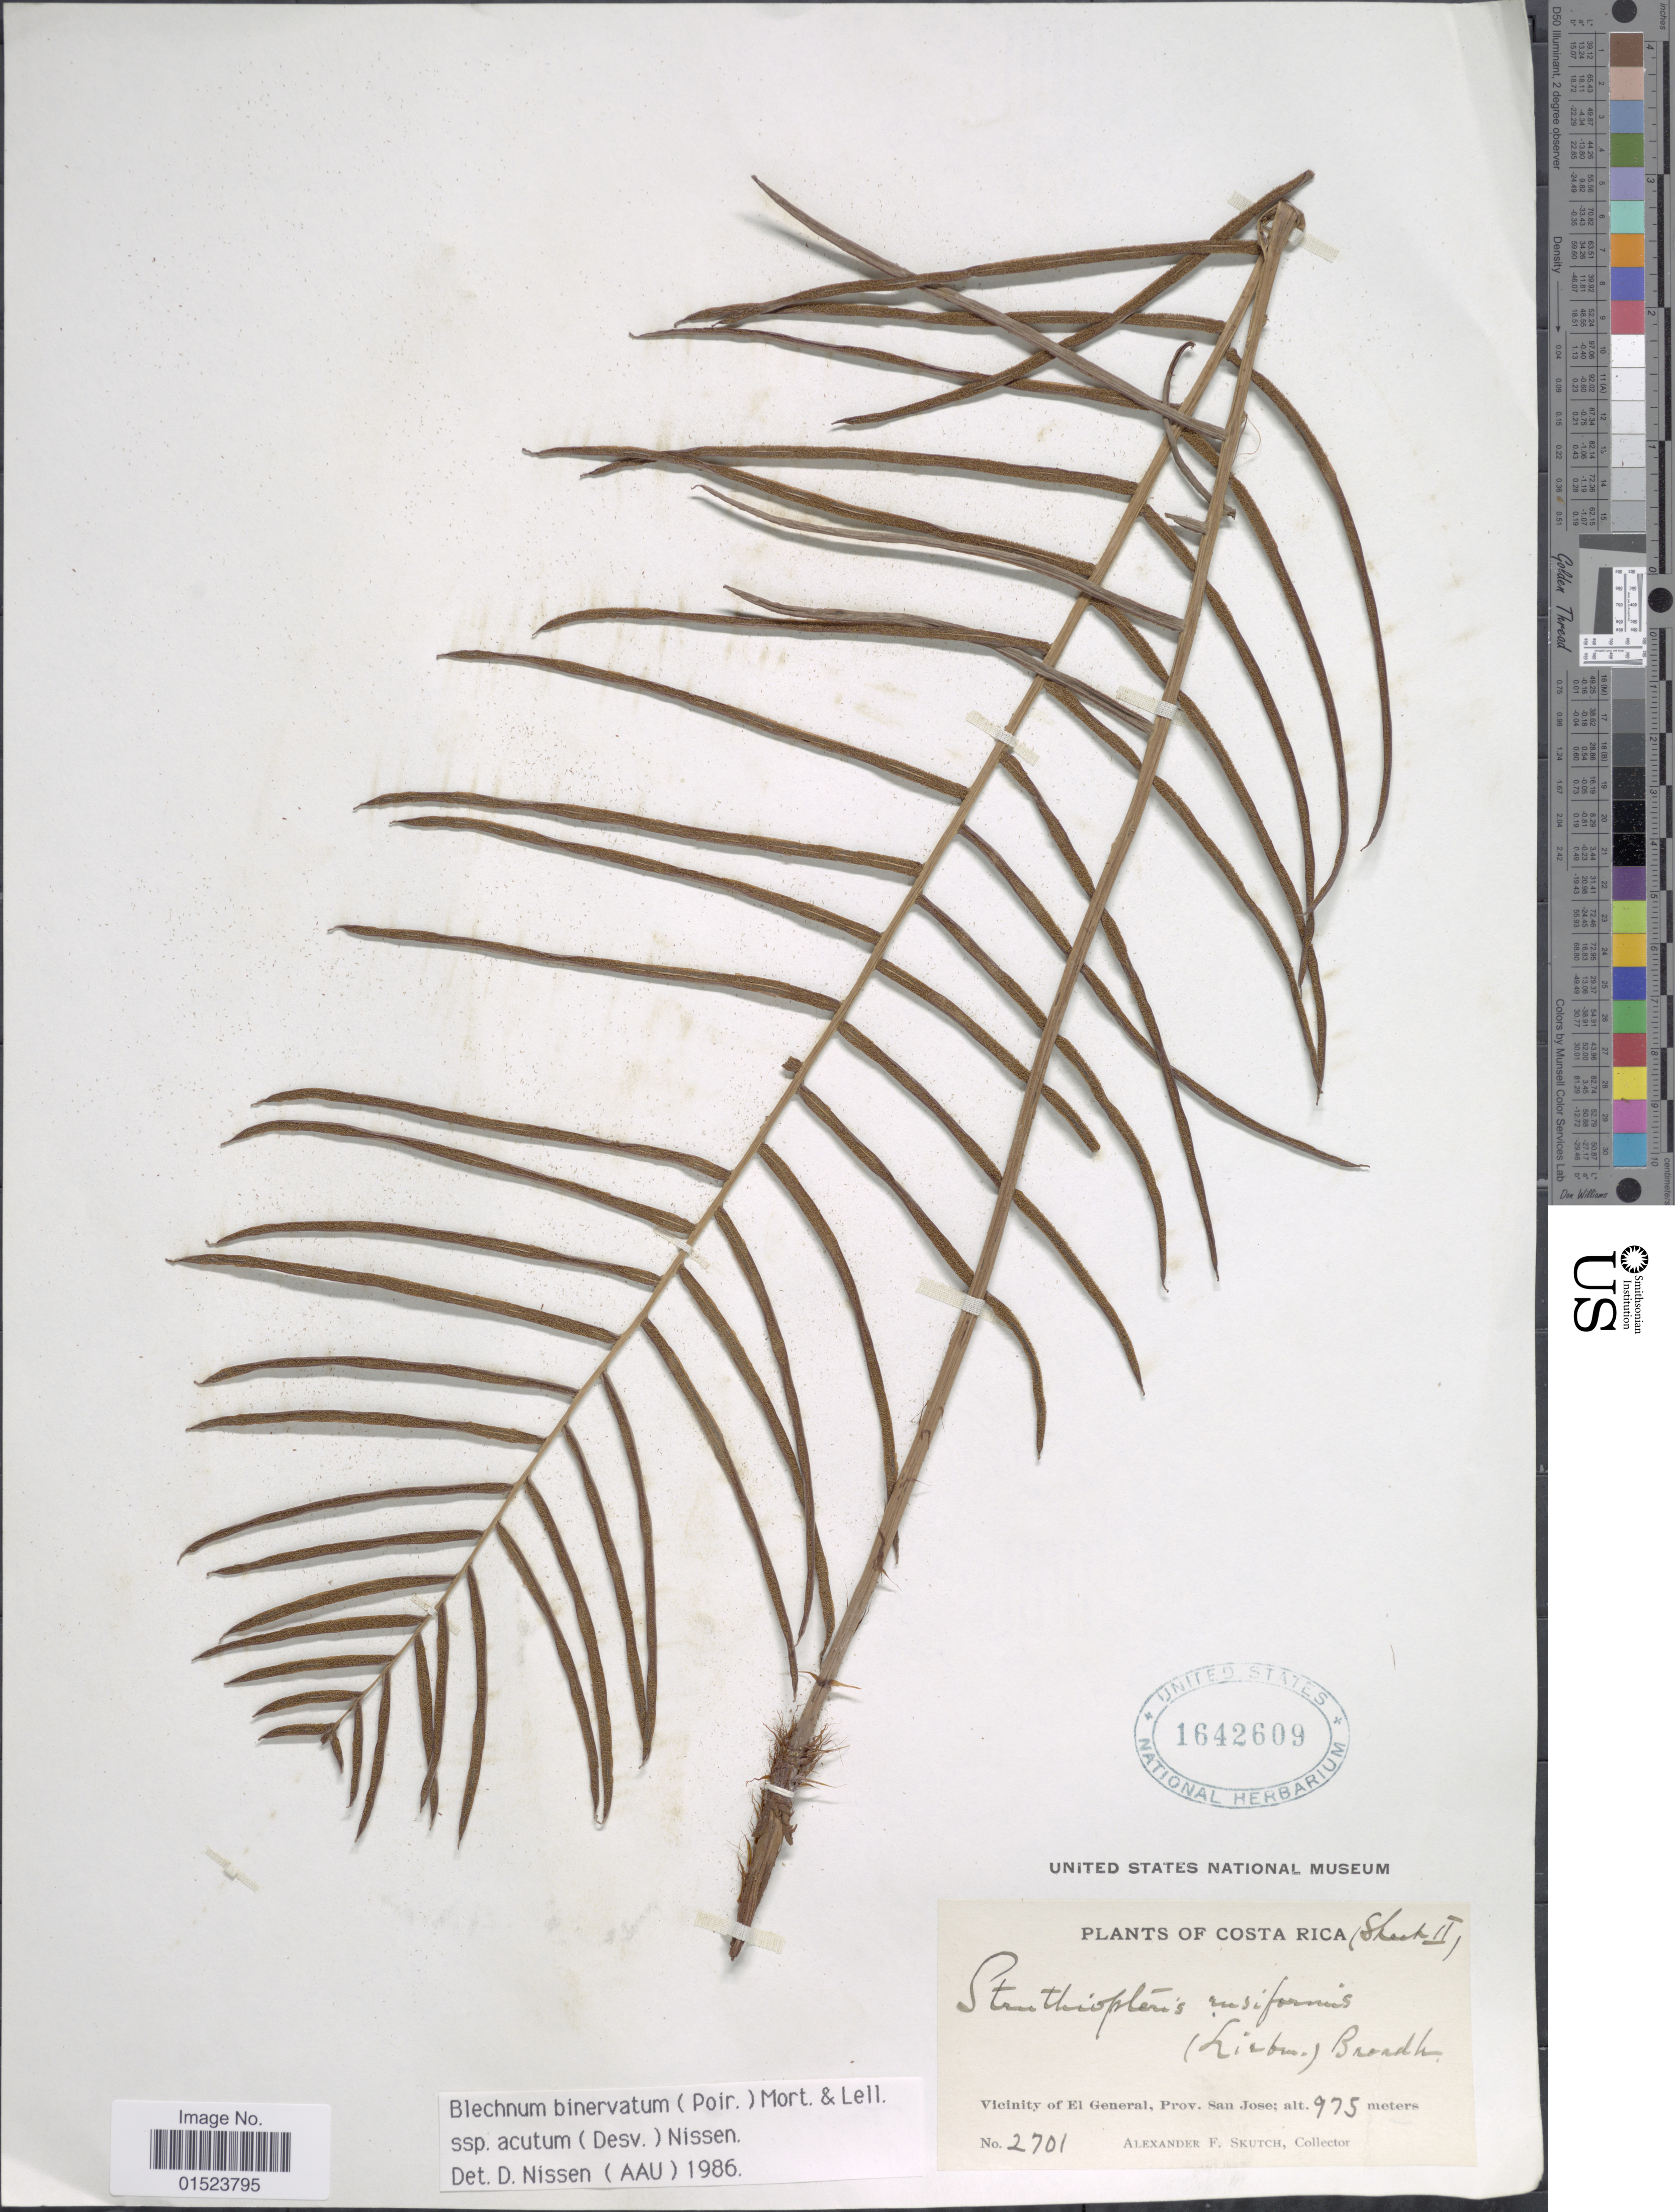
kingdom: Plantae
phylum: Tracheophyta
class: Polypodiopsida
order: Polypodiales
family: Blechnaceae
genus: Blechnum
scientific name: Blechnum ensiforme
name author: (Liebm.) C. Chr.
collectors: A. F. Skutch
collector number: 2701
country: Costa Rica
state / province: San José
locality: Vicinity of El General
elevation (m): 975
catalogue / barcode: US 1642609